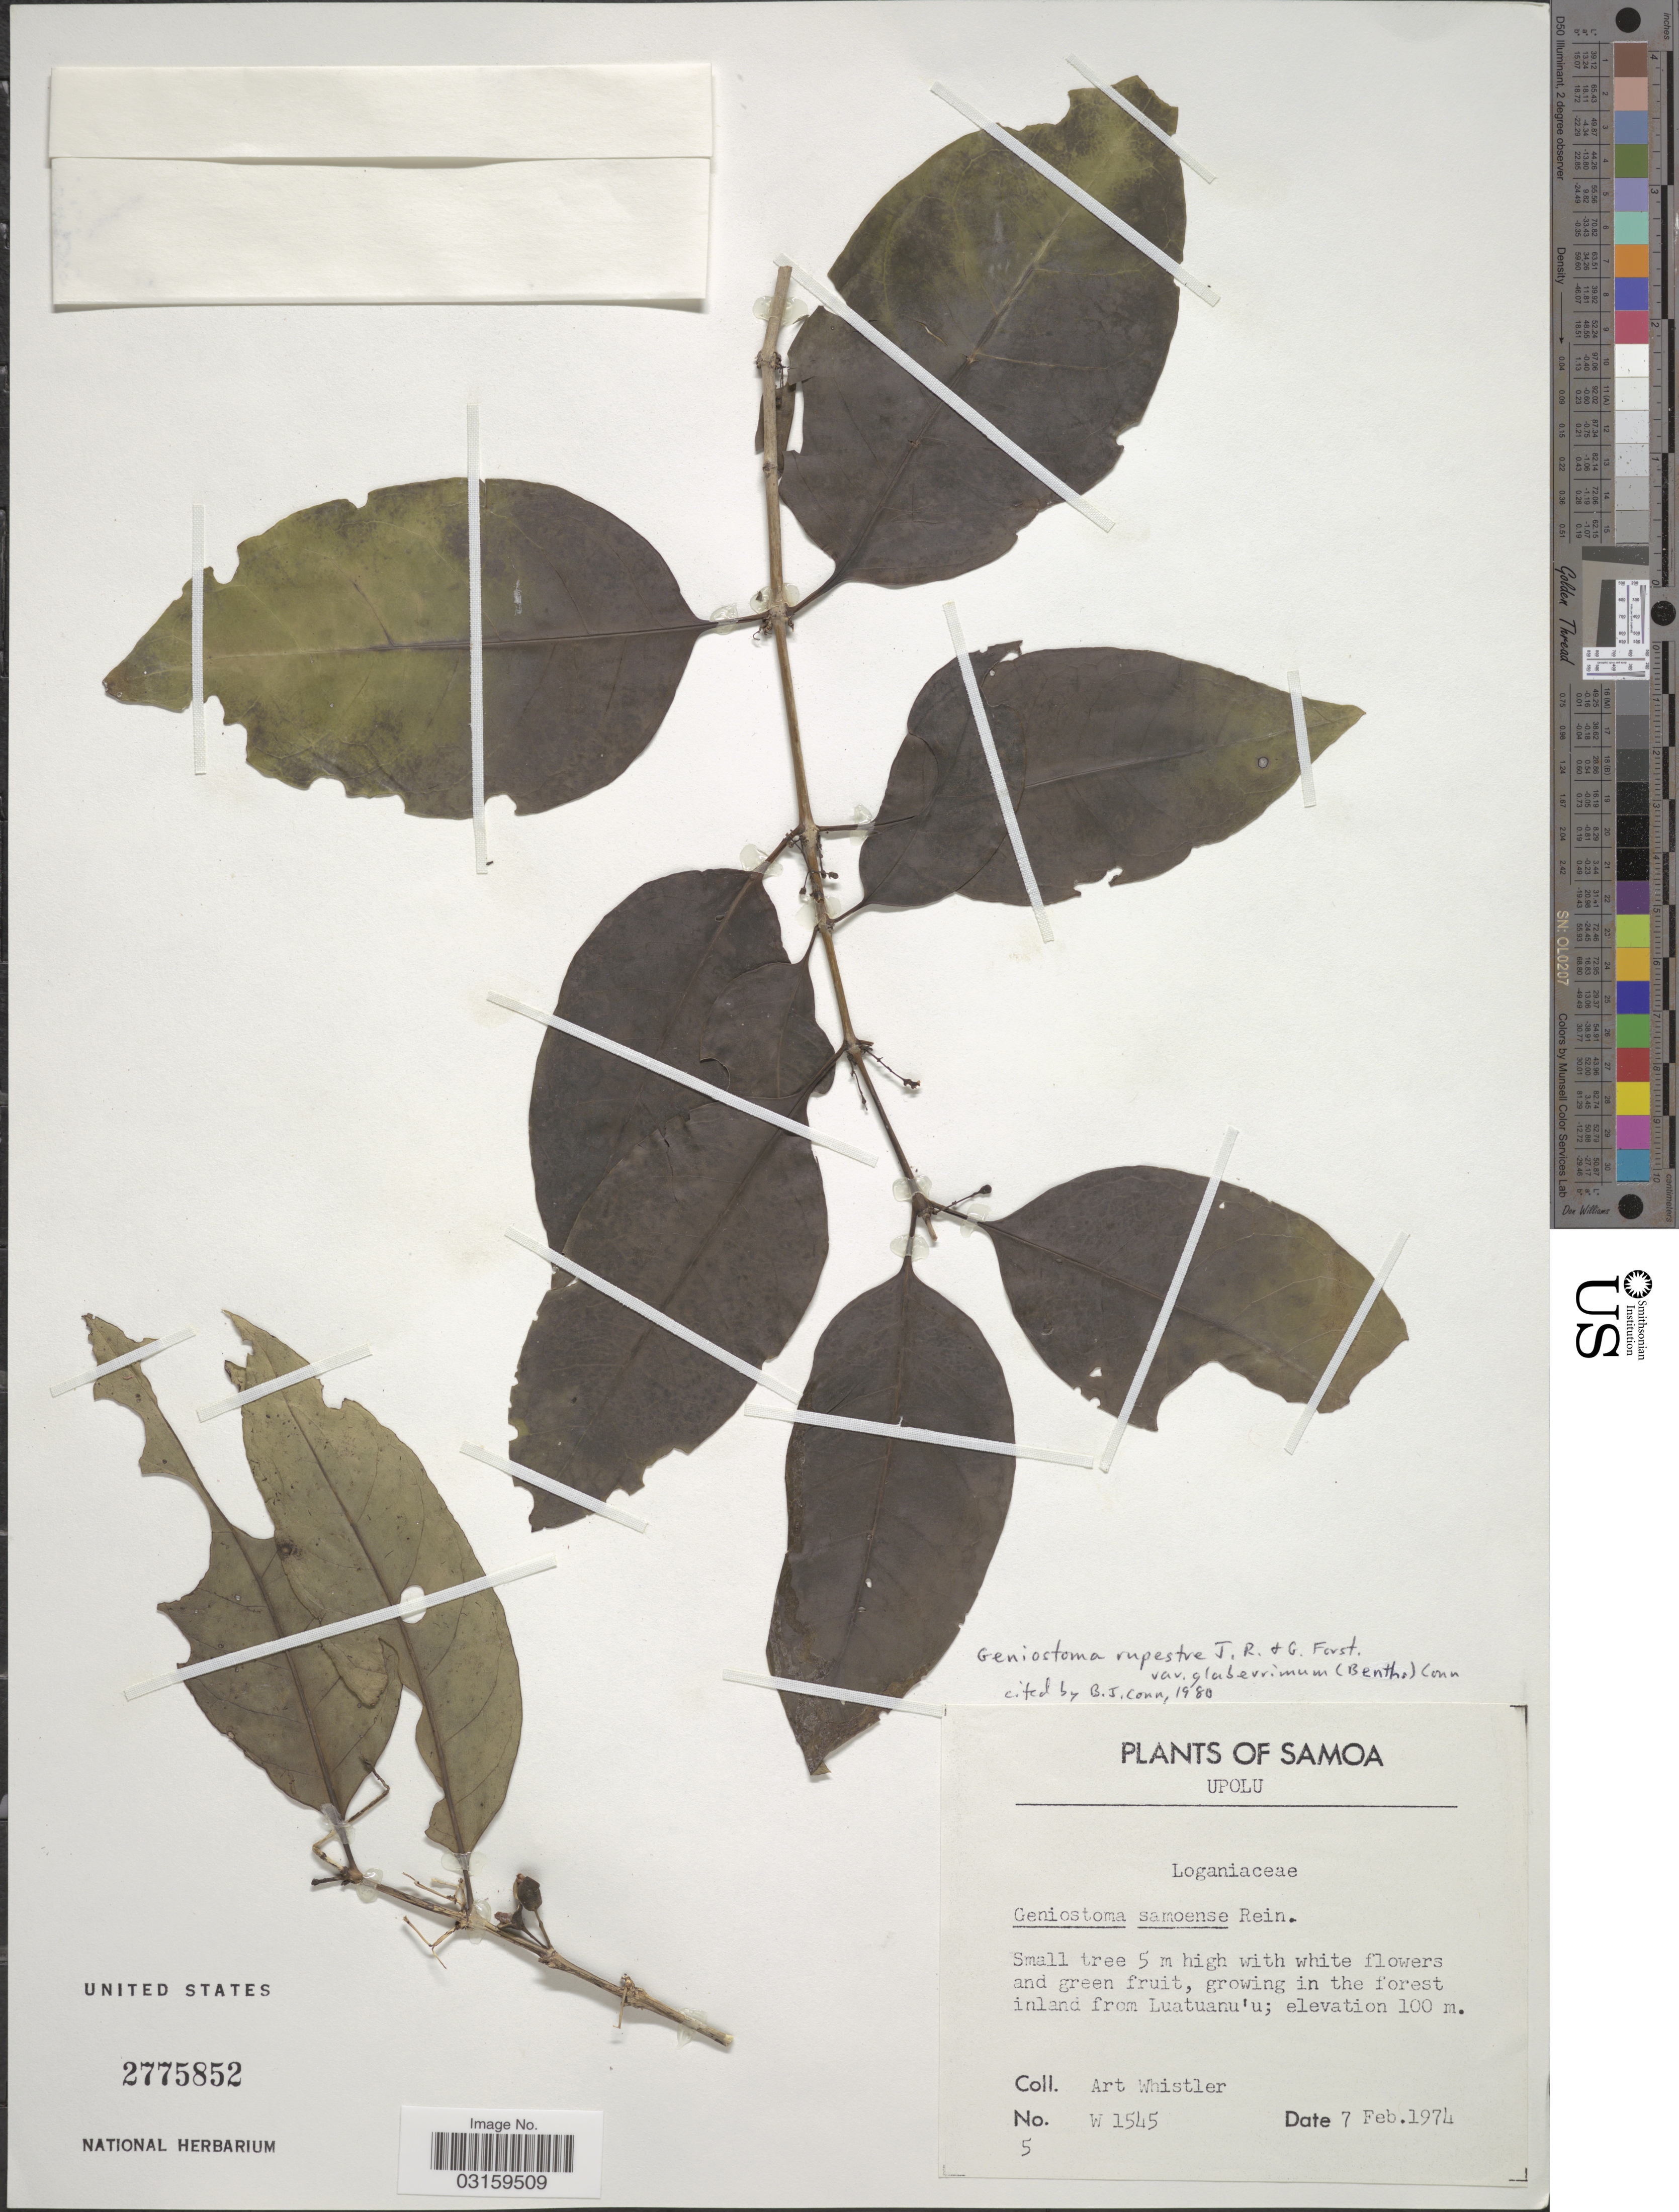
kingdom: Plantae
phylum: Tracheophyta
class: Magnoliopsida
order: Gentianales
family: Loganiaceae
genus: Geniostoma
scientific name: Geniostoma rupestre var. glaberrimum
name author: J.R. Forst. & G. Forst.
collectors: A. Whistler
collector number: W1545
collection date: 1974-02-07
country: Samoa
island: Upolu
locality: Samoa. Upolu. Growing in the forest inland from Luatuanu'u.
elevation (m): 100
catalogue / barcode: US 2775852